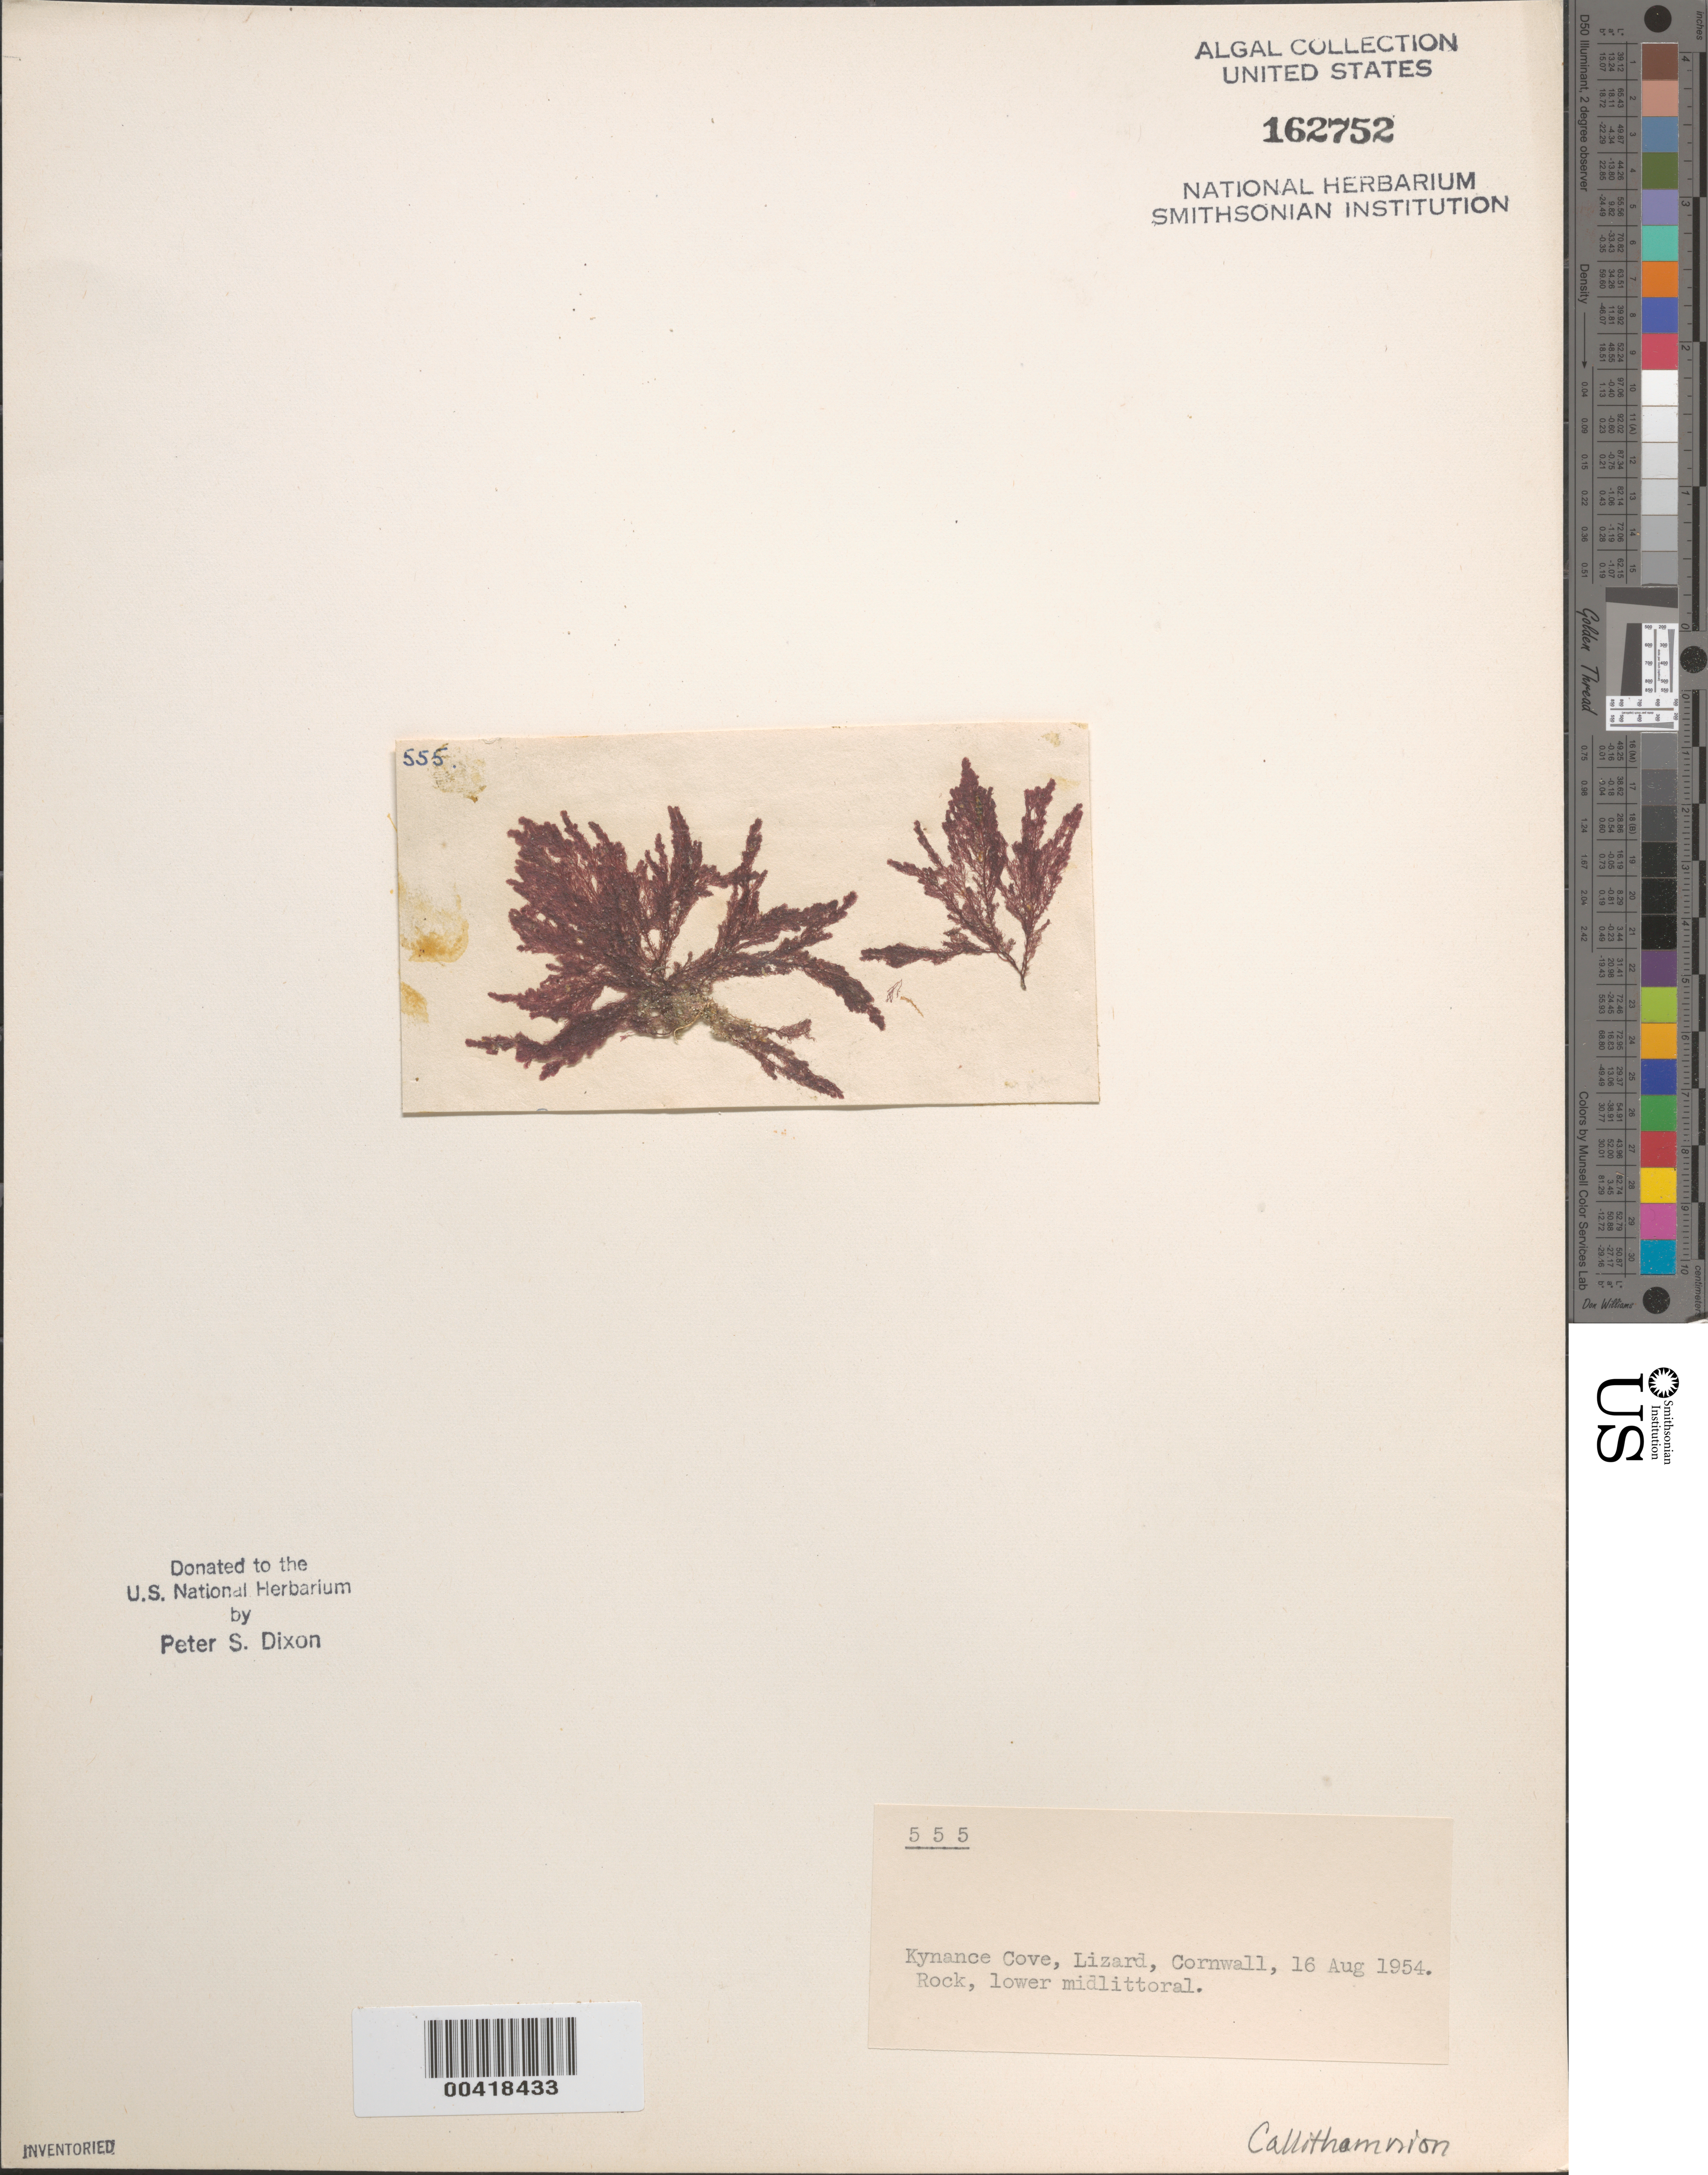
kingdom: Plantae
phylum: Rhodophyta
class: Florideophyceae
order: Ceramiales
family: Callithamniaceae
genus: Callithamnion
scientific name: Callithamnion sp.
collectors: P. S. Dixon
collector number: PSD 555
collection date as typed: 16 Aug 1954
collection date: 1954-08-16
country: United Kingdom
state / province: England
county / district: Cornwall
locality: Kynance Cove, Lizard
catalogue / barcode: US 162752